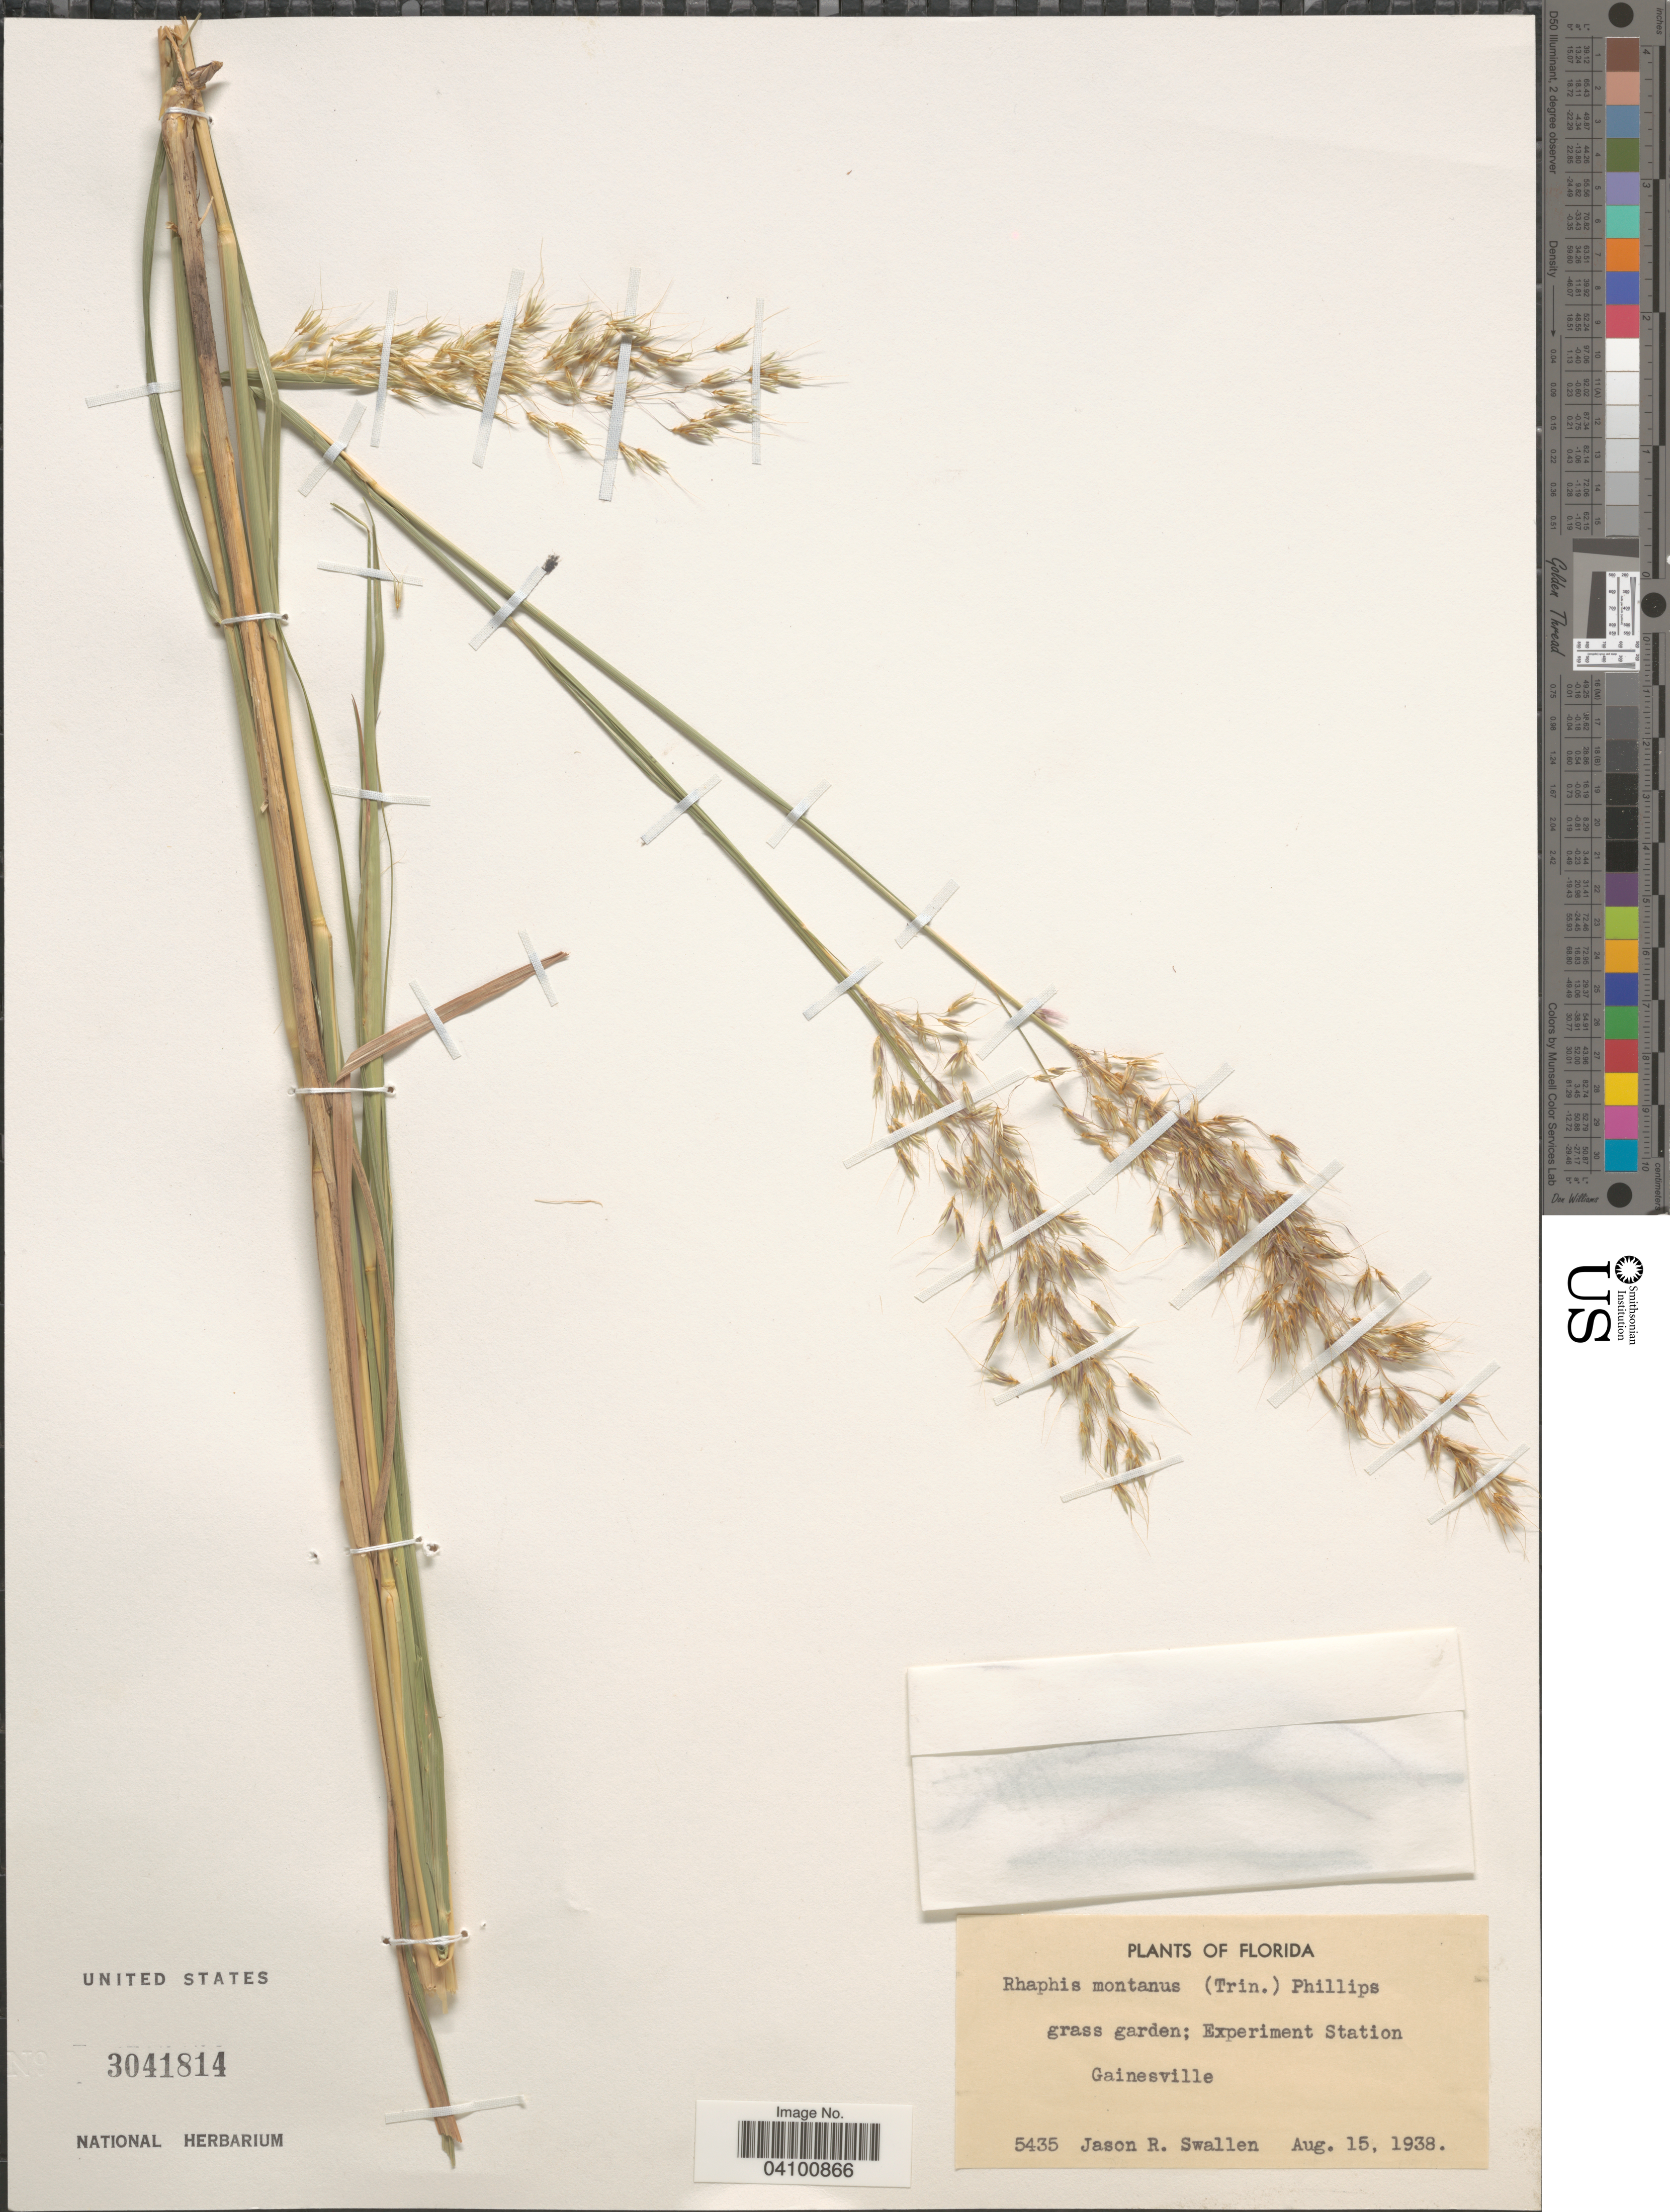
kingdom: Plantae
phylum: Tracheophyta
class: Liliopsida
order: Poales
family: Poaceae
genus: Chrysopogon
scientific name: Chrysopogon fulvus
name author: (Spreng.) Chiov.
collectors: J. R. Swallen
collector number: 5435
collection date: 1938-08-15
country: United States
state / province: Florida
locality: Grass garden: Experiment Station. Gainesville.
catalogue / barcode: US 3041814